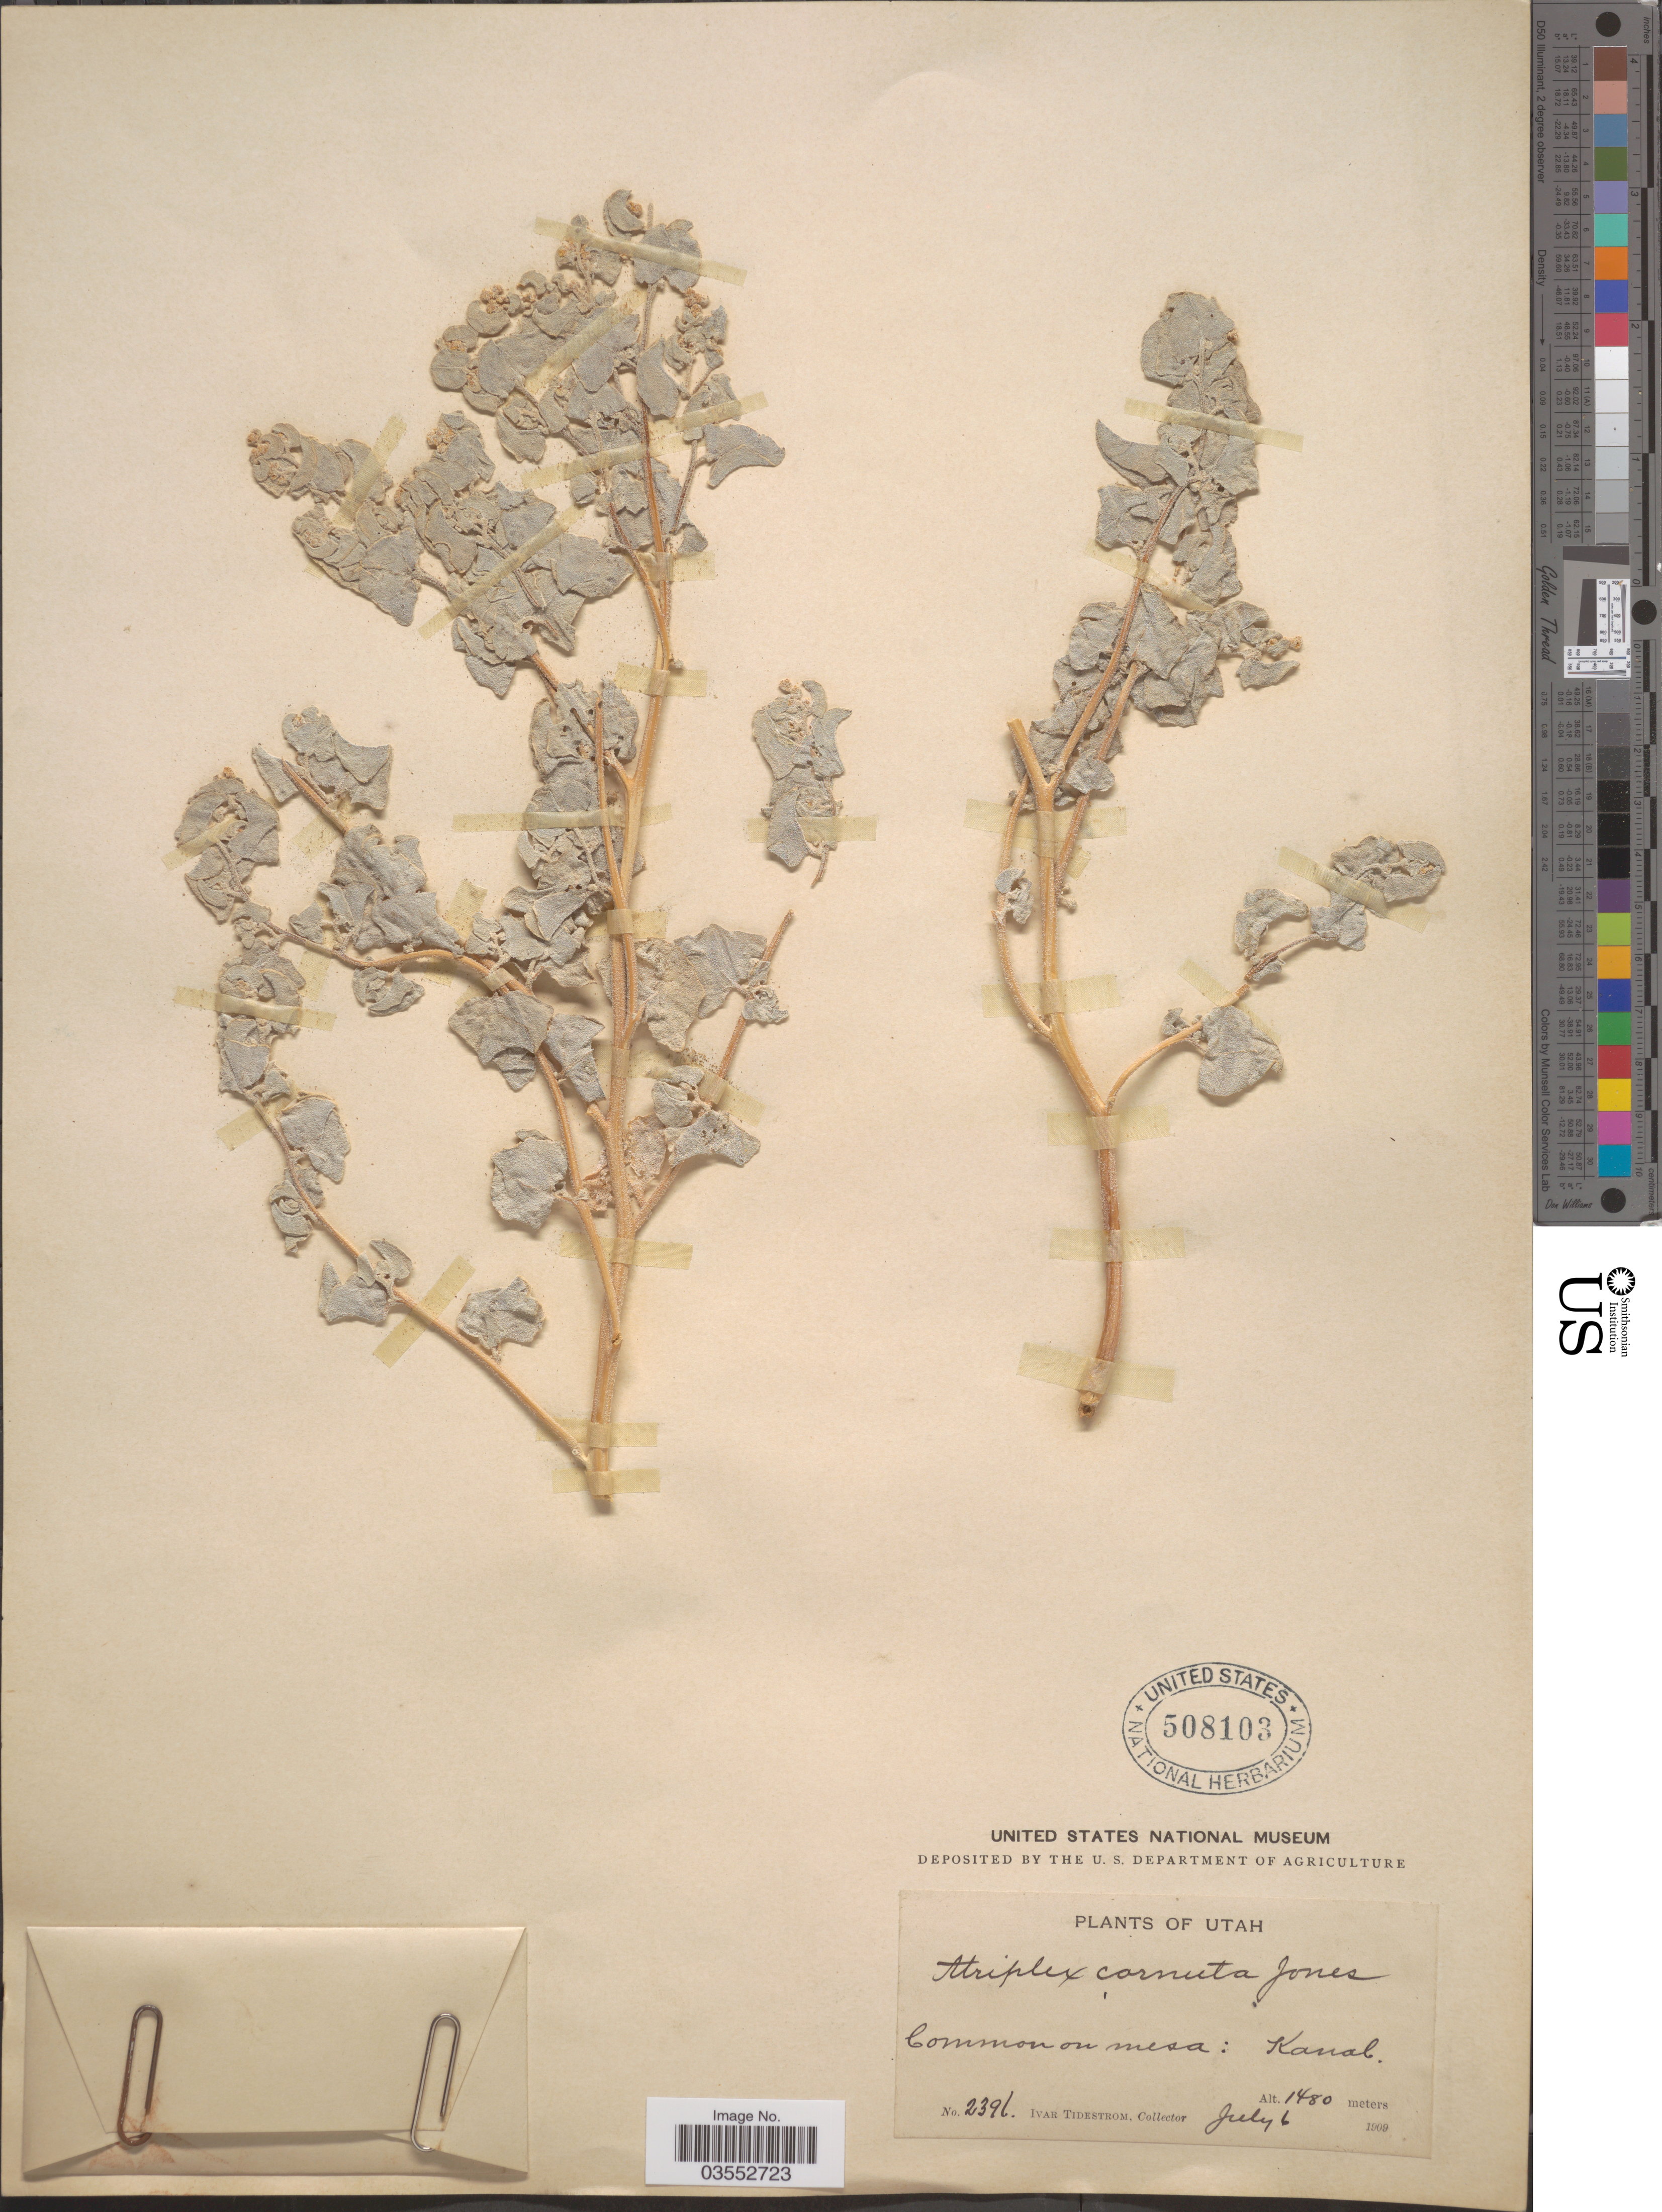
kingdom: Plantae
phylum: Tracheophyta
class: Magnoliopsida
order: Caryophyllales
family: Amaranthaceae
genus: Atriplex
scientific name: Atriplex saccaria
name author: S. Watson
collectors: I. F. Tidestrom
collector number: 2396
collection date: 1909-07-06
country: United States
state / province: Utah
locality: Kanab.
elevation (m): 1480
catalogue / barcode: US 508103